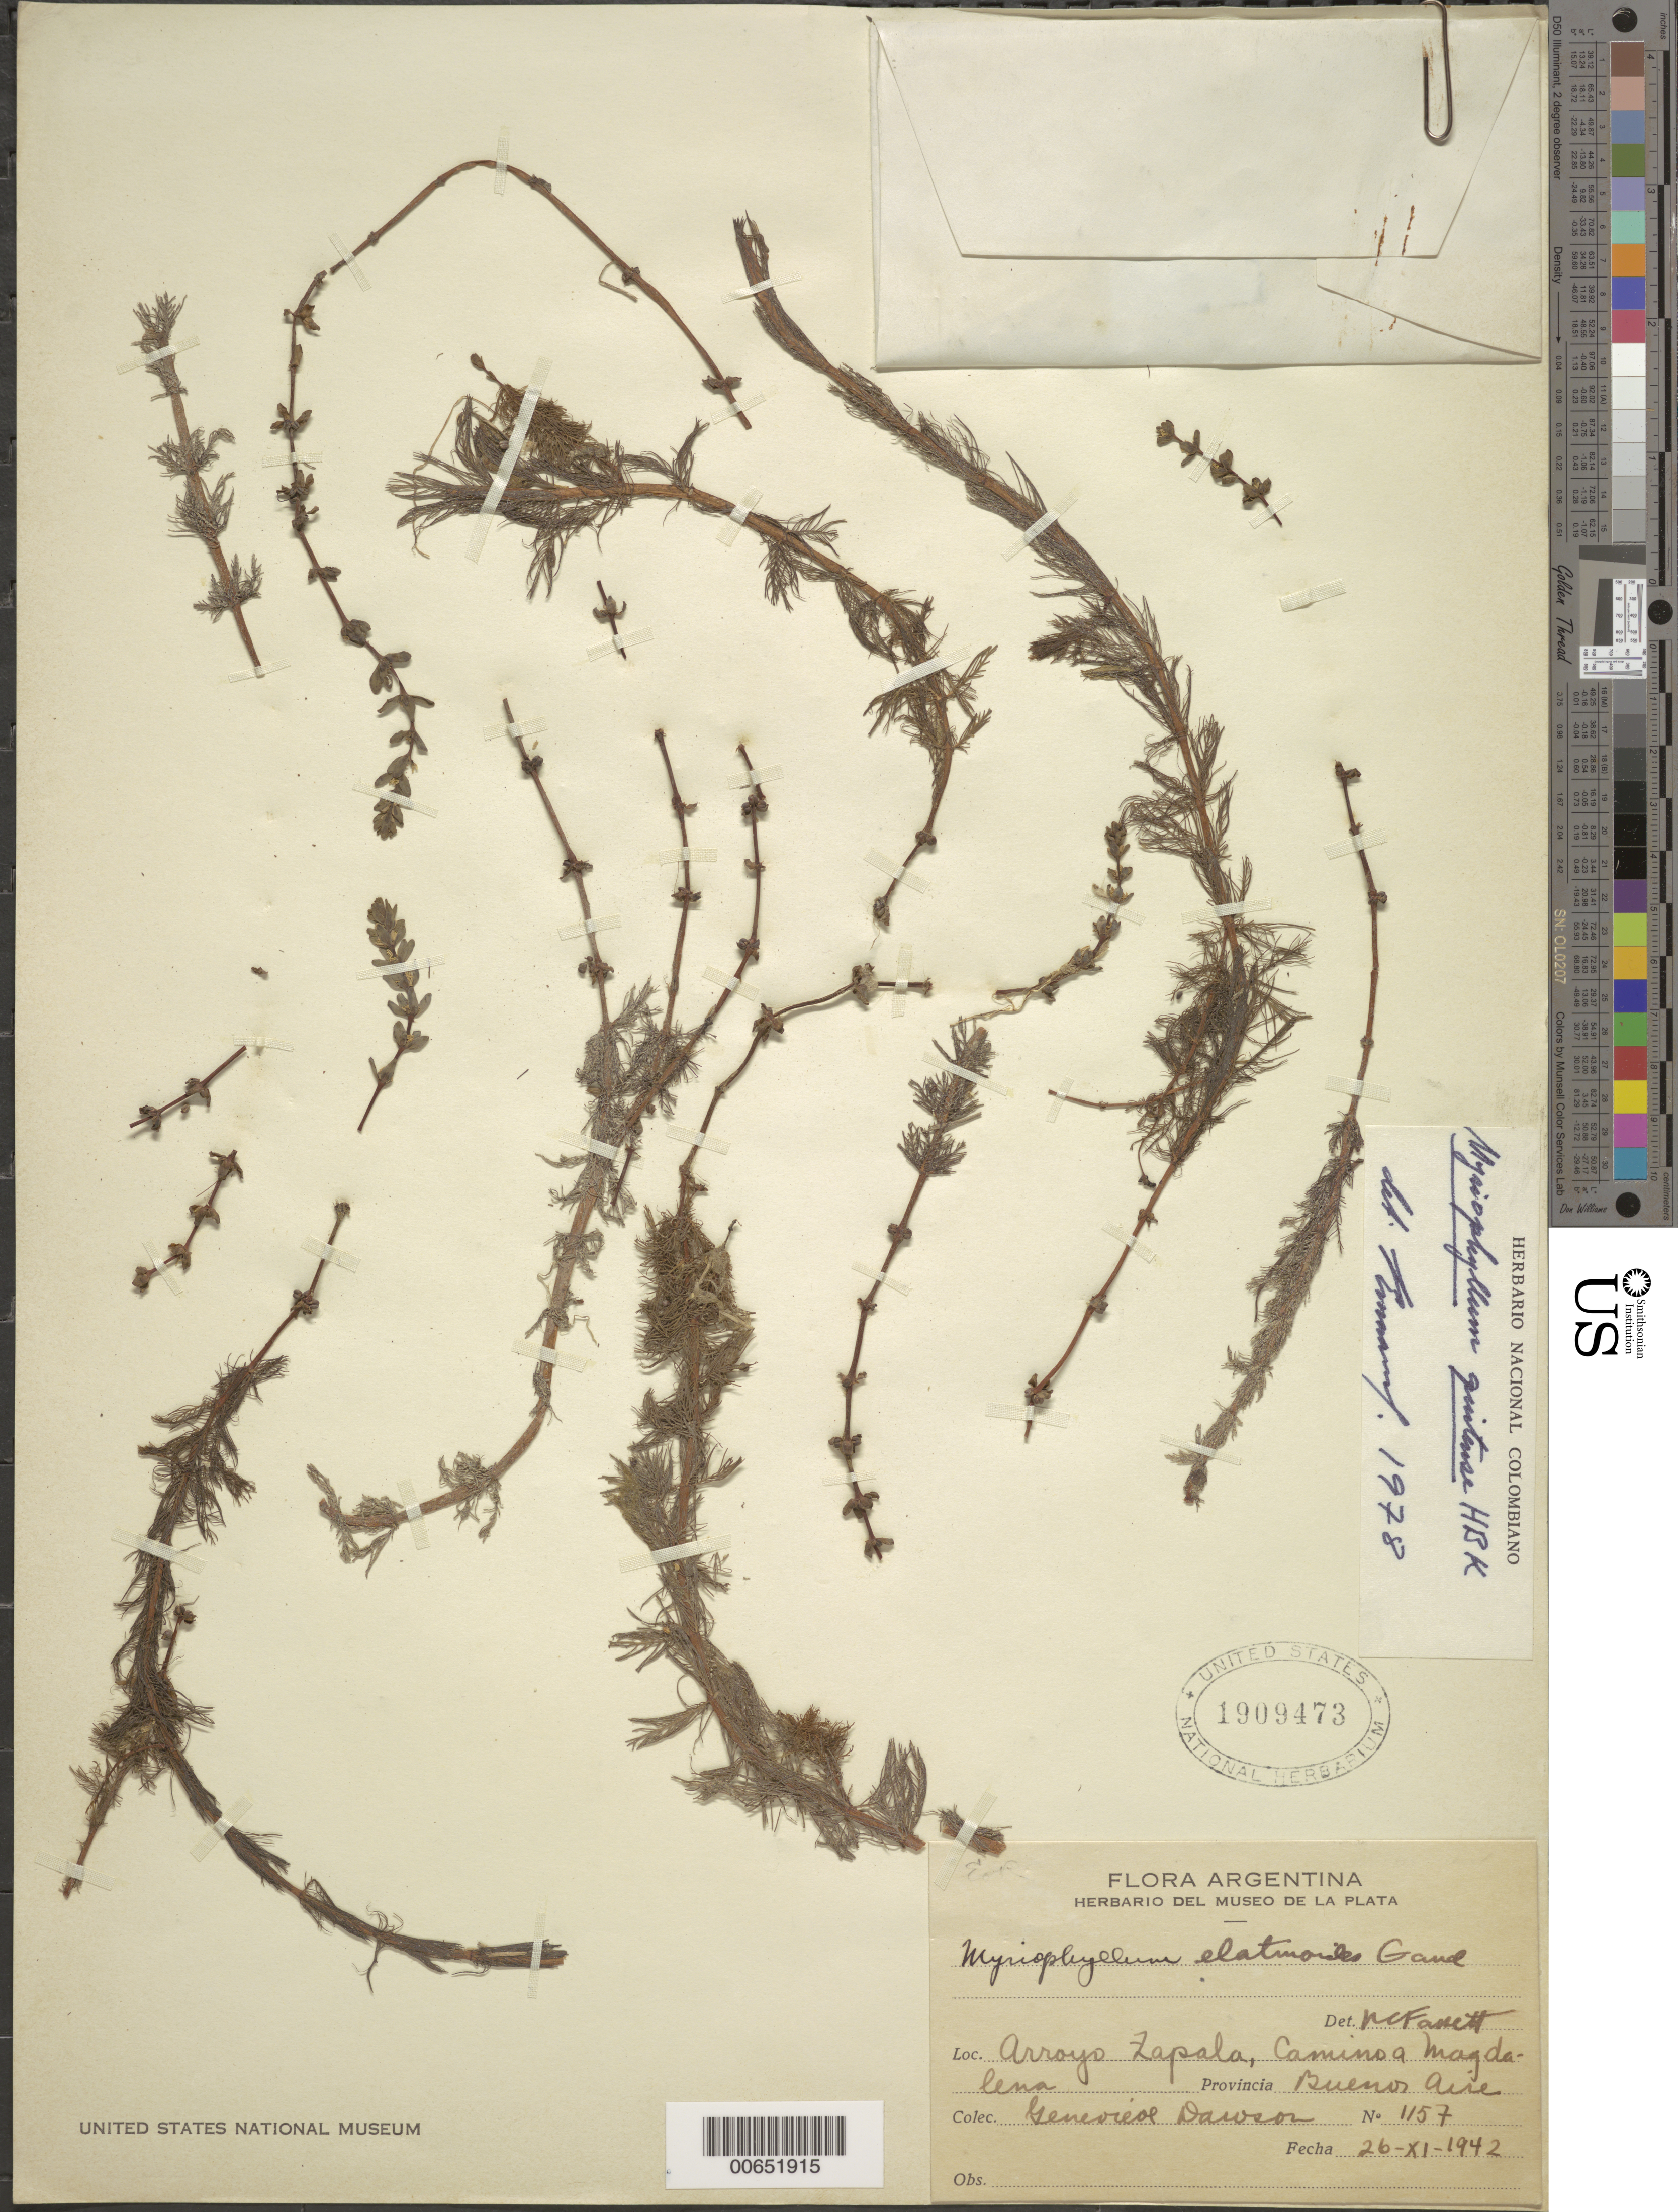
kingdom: Plantae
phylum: Tracheophyta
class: Magnoliopsida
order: Saxifragales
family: Haloragaceae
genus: Myriophyllum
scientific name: Myriophyllum quitense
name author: Kunth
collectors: G. Dawson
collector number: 1157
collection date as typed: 26 Nov 1942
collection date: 1942-11-26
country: Argentina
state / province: Buenos Aires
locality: Arroyo Zapala, Camino a Magdalena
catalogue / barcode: US 1909473